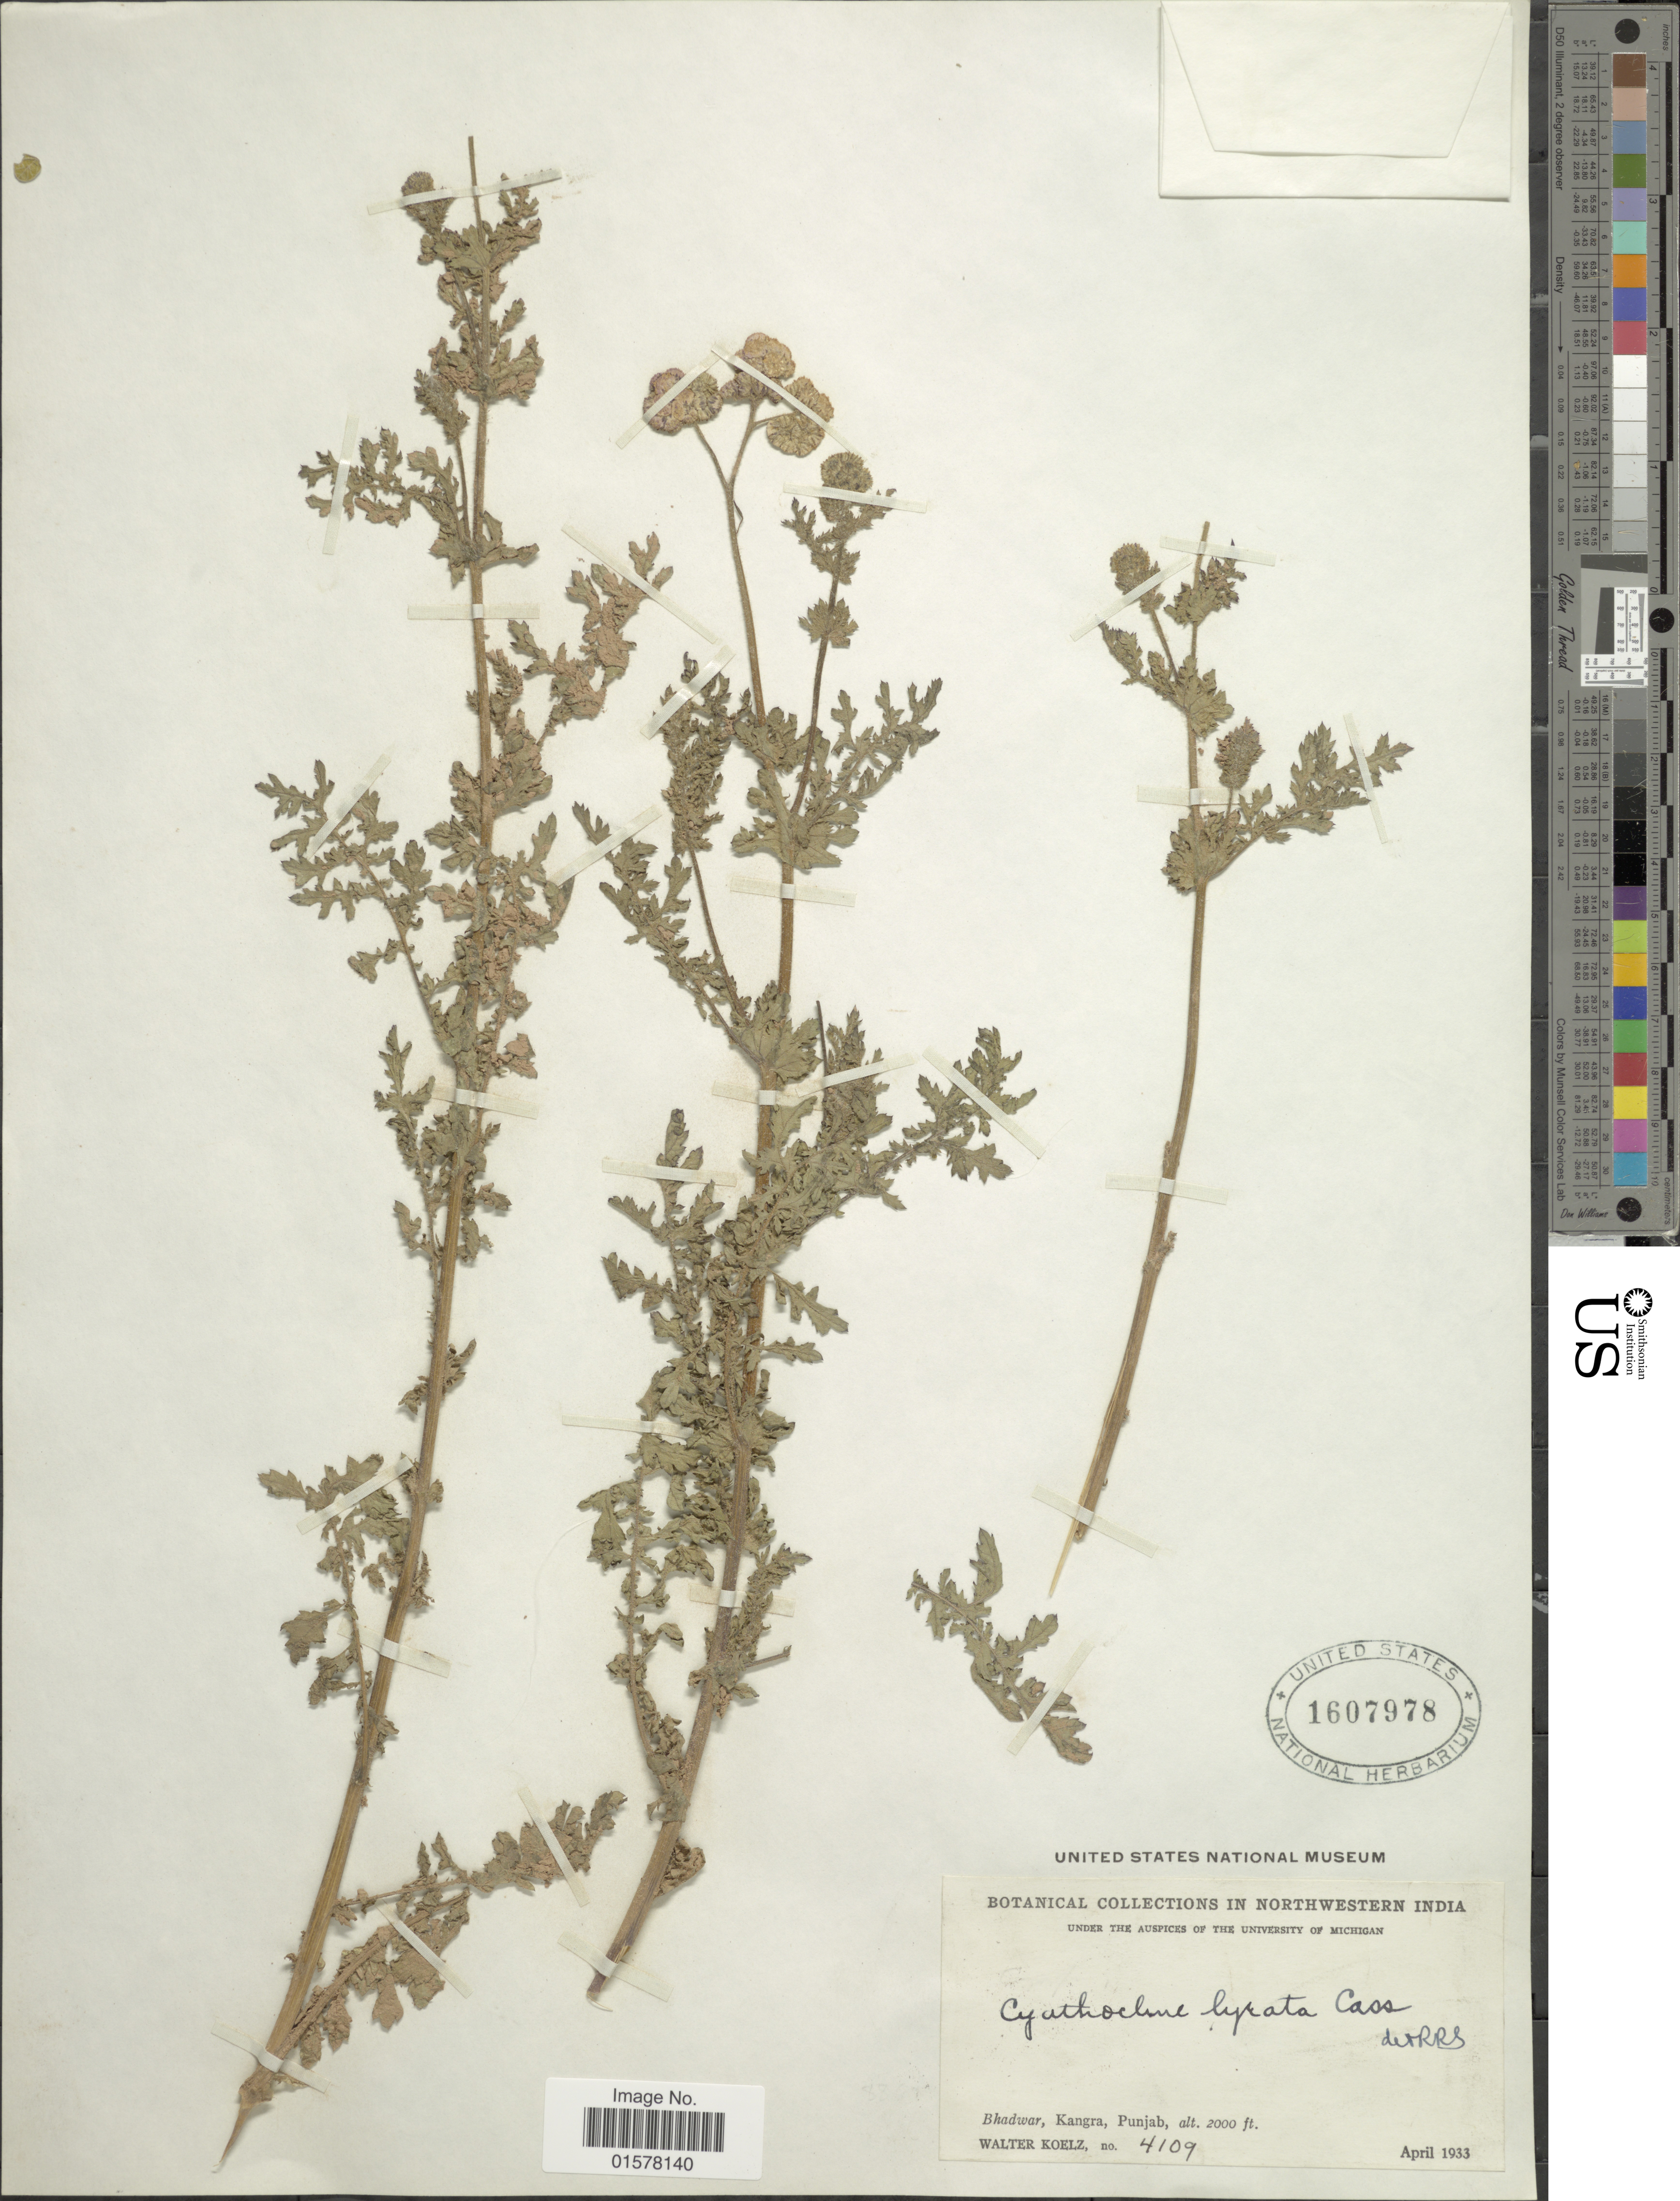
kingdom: Plantae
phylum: Tracheophyta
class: Magnoliopsida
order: Asterales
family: Asteraceae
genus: Cyathocline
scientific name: Cyathocline purpurea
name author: (Buch.-Ham. ex D. Don) Kuntze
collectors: W. N. Koelz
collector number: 4109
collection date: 1933-04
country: India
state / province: Himachal Pradesh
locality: Punjab. Bhadwar, Kangra, Punjab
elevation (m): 610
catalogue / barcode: US 1607978